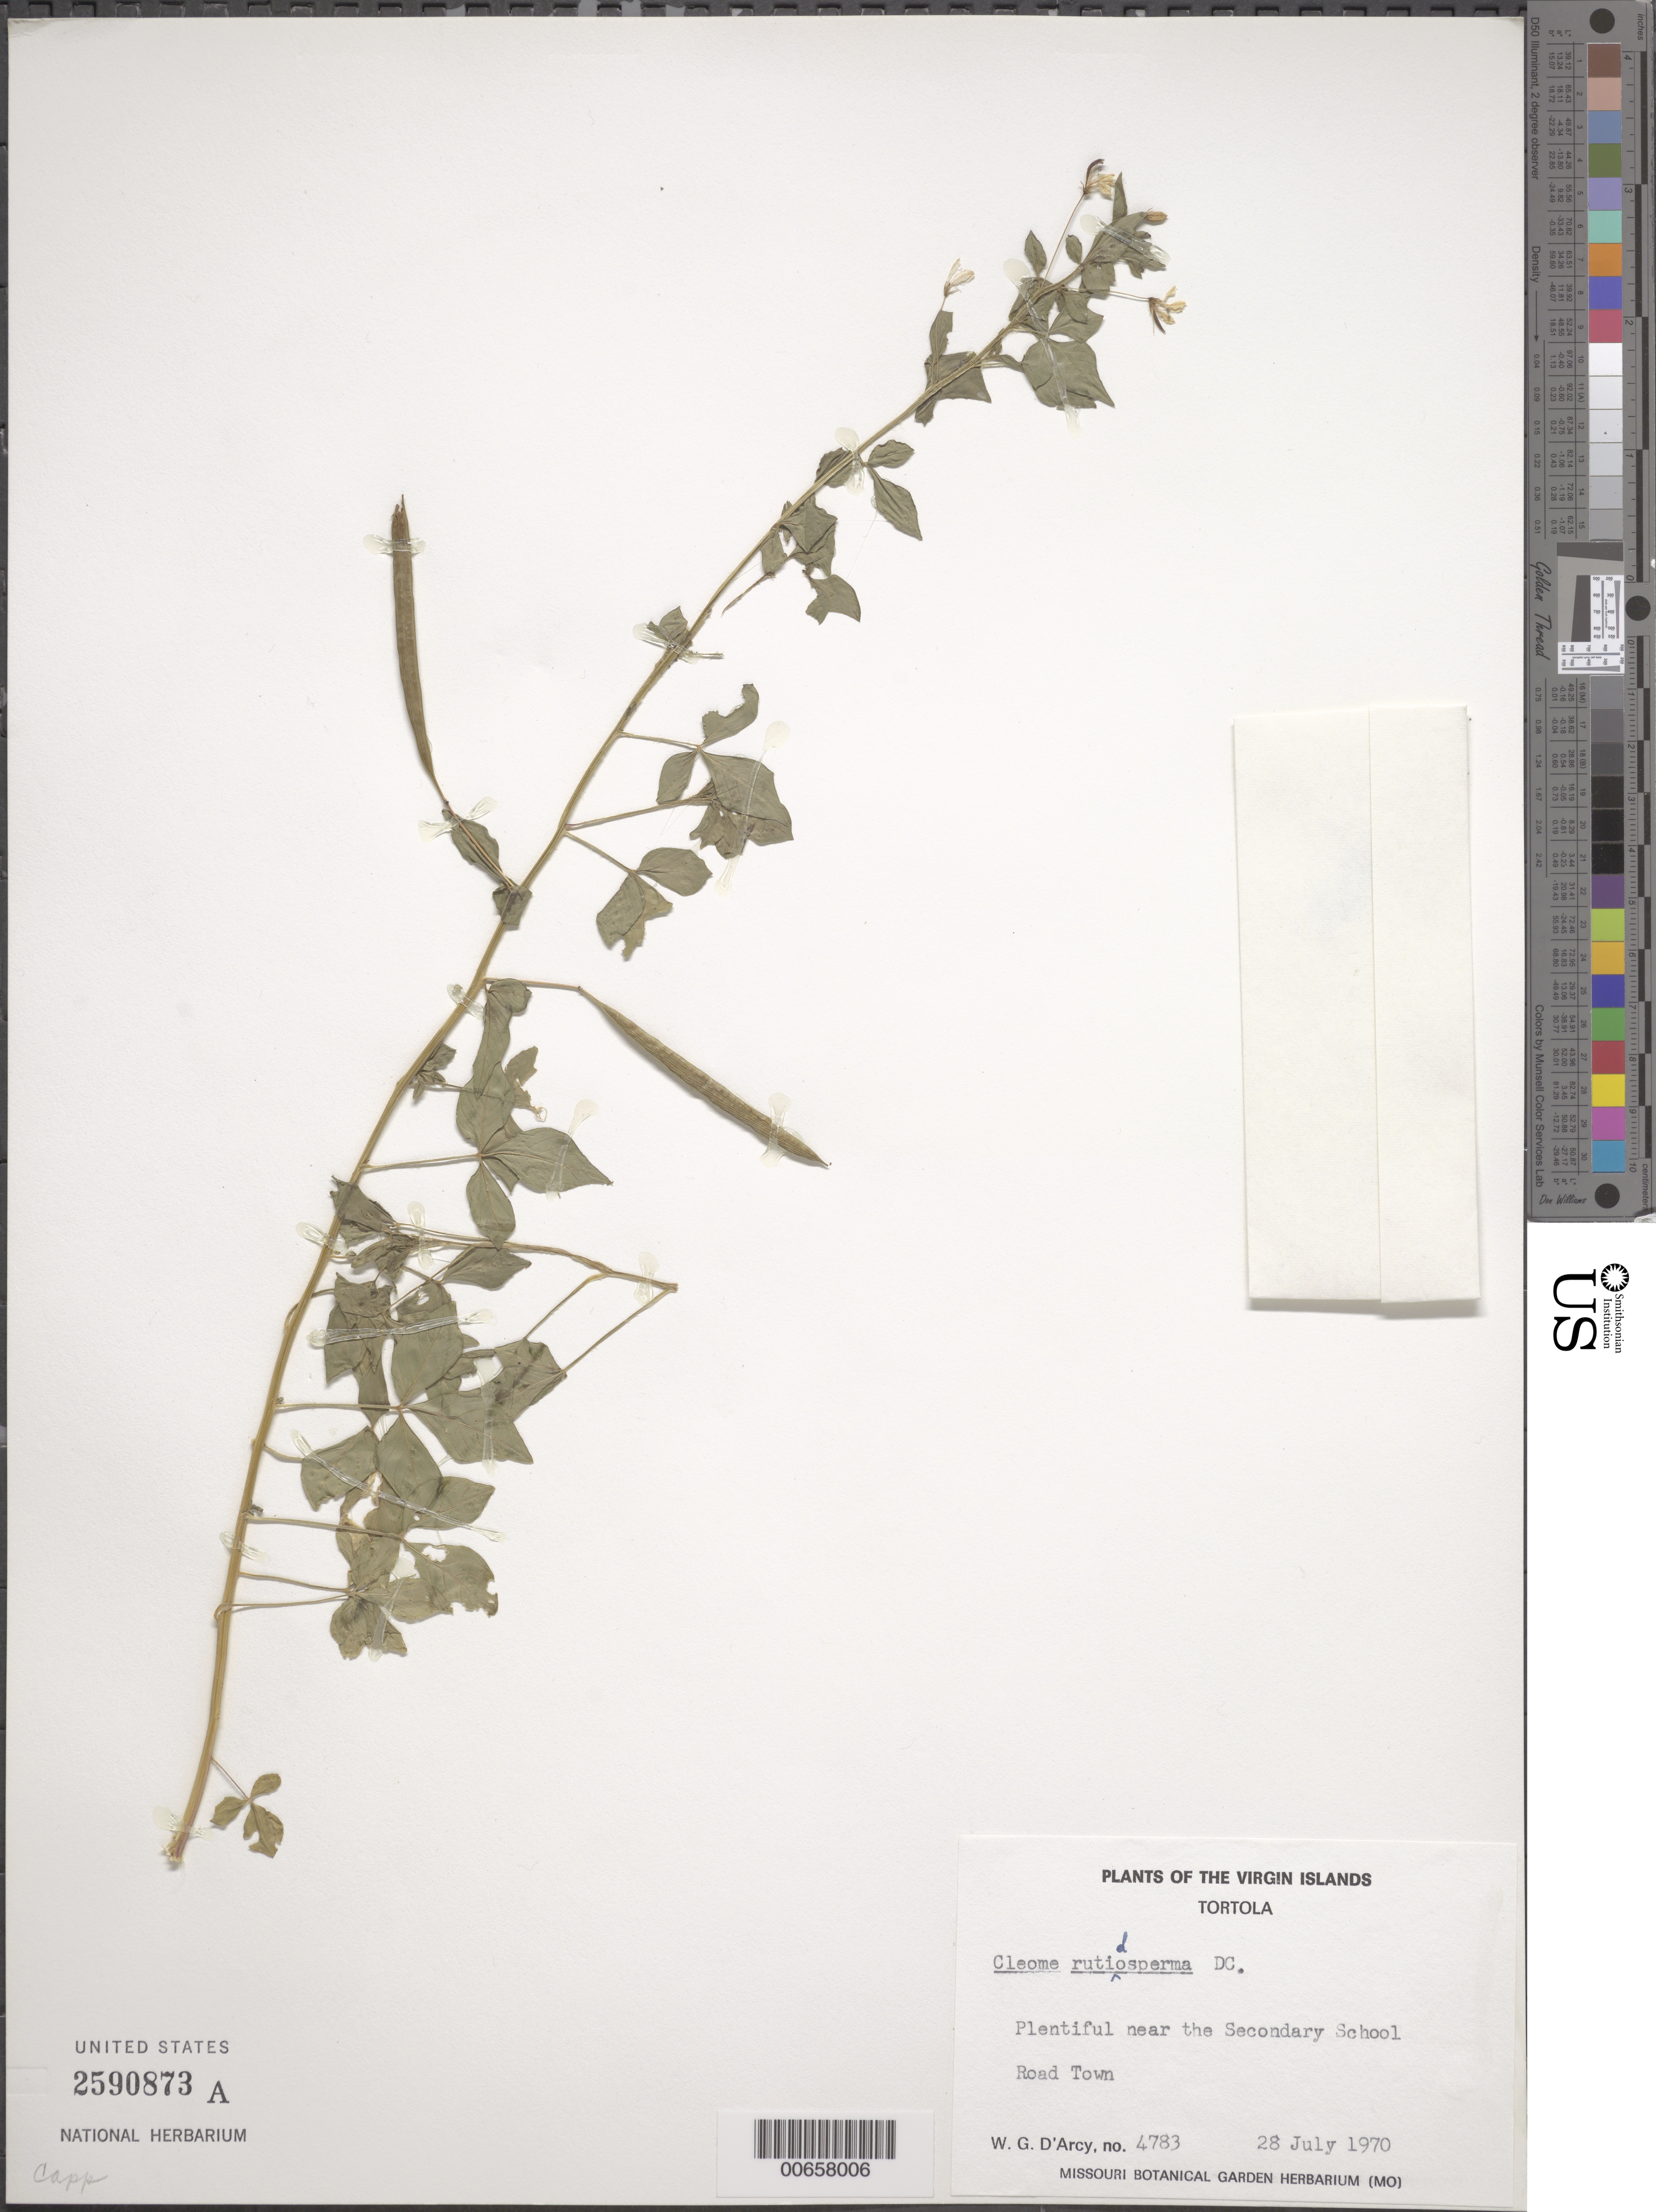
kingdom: Plantae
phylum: Tracheophyta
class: Magnoliopsida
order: Brassicales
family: Cleomaceae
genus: Sieruela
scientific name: Sieruela rutidosperma var. rutidosperma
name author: (DC.) Roalson & J.C. Hall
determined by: Strong, Mark T., (BOT), Smithsonian Institution - National Museum of Natural History (UNITED STATES)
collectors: W. G. D'Arcy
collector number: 4783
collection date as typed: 28 Jul 1970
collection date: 1970-07-28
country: British Virgin Islands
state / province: Tortola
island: Tortola Island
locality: Road Town, near the Secondary School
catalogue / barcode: US 2590873A